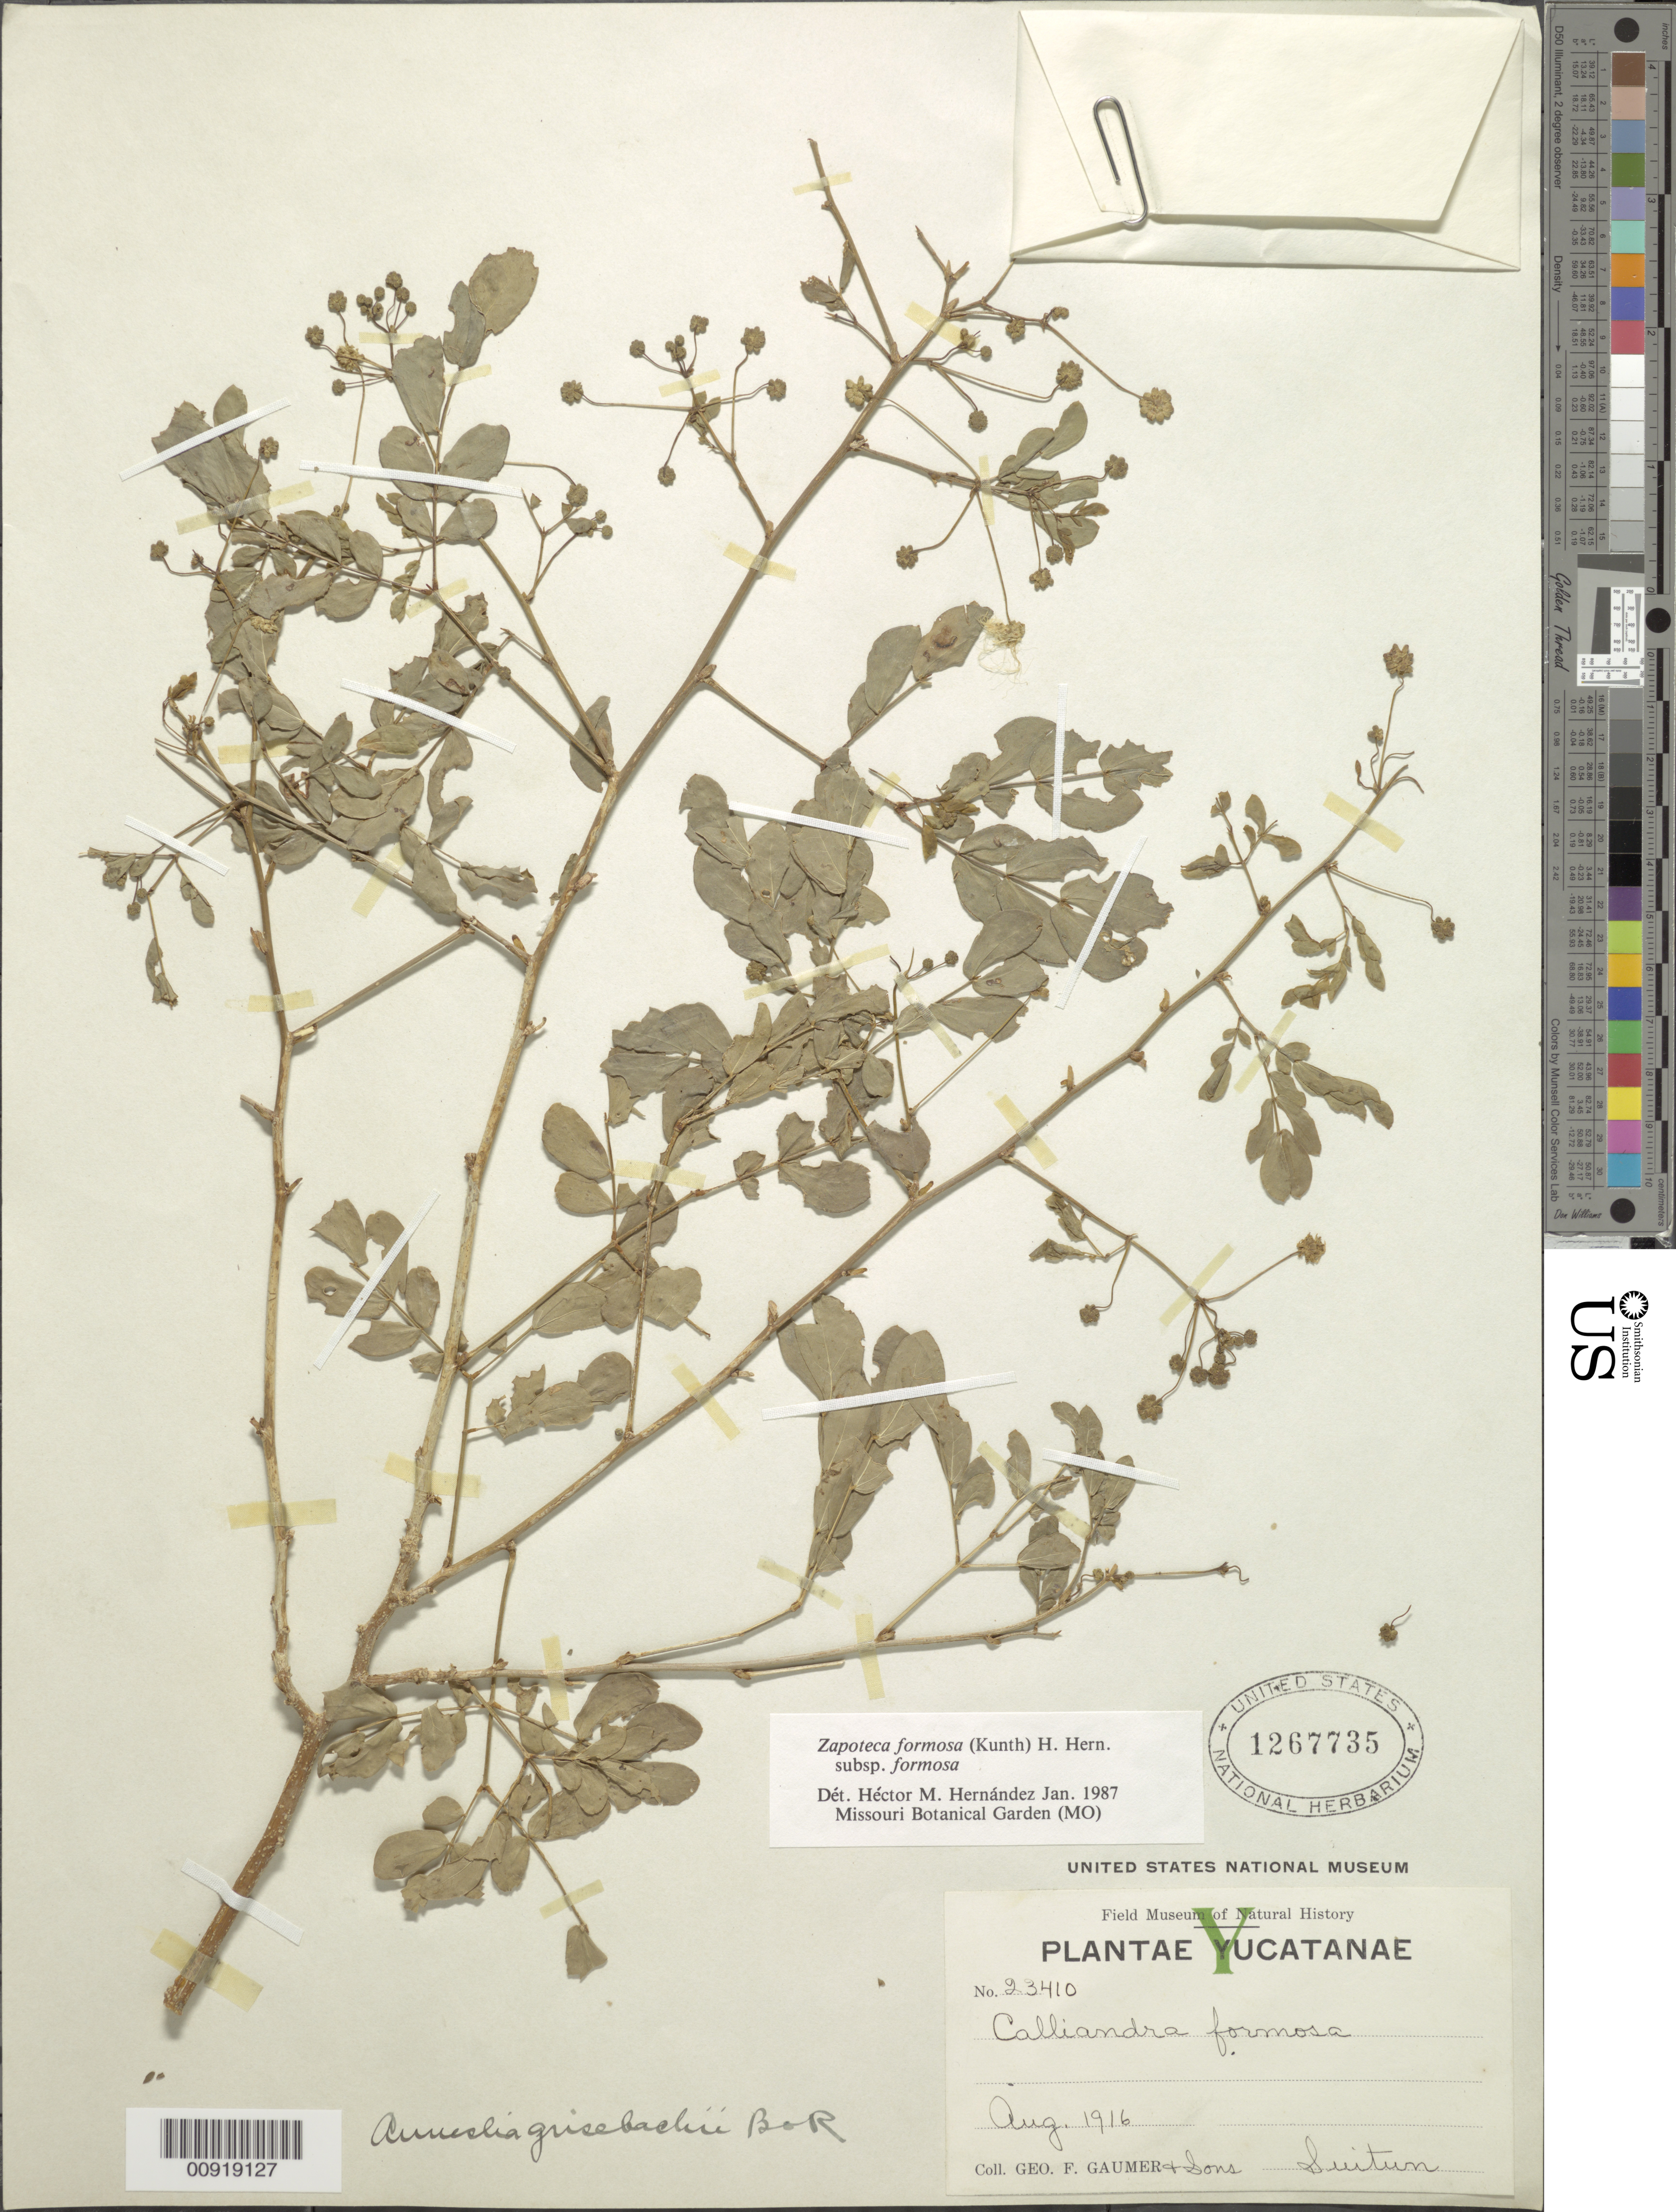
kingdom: Plantae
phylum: Tracheophyta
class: Magnoliopsida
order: Fabales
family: Fabaceae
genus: Zapoteca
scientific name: Zapoteca formosa subsp. formosa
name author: (Kunth) H.M. Hern.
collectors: G. F. Gaumer & et al.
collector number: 23410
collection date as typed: Aug 1916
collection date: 1916-08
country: Mexico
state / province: Yucatán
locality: Suitun.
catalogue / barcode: US 1267735